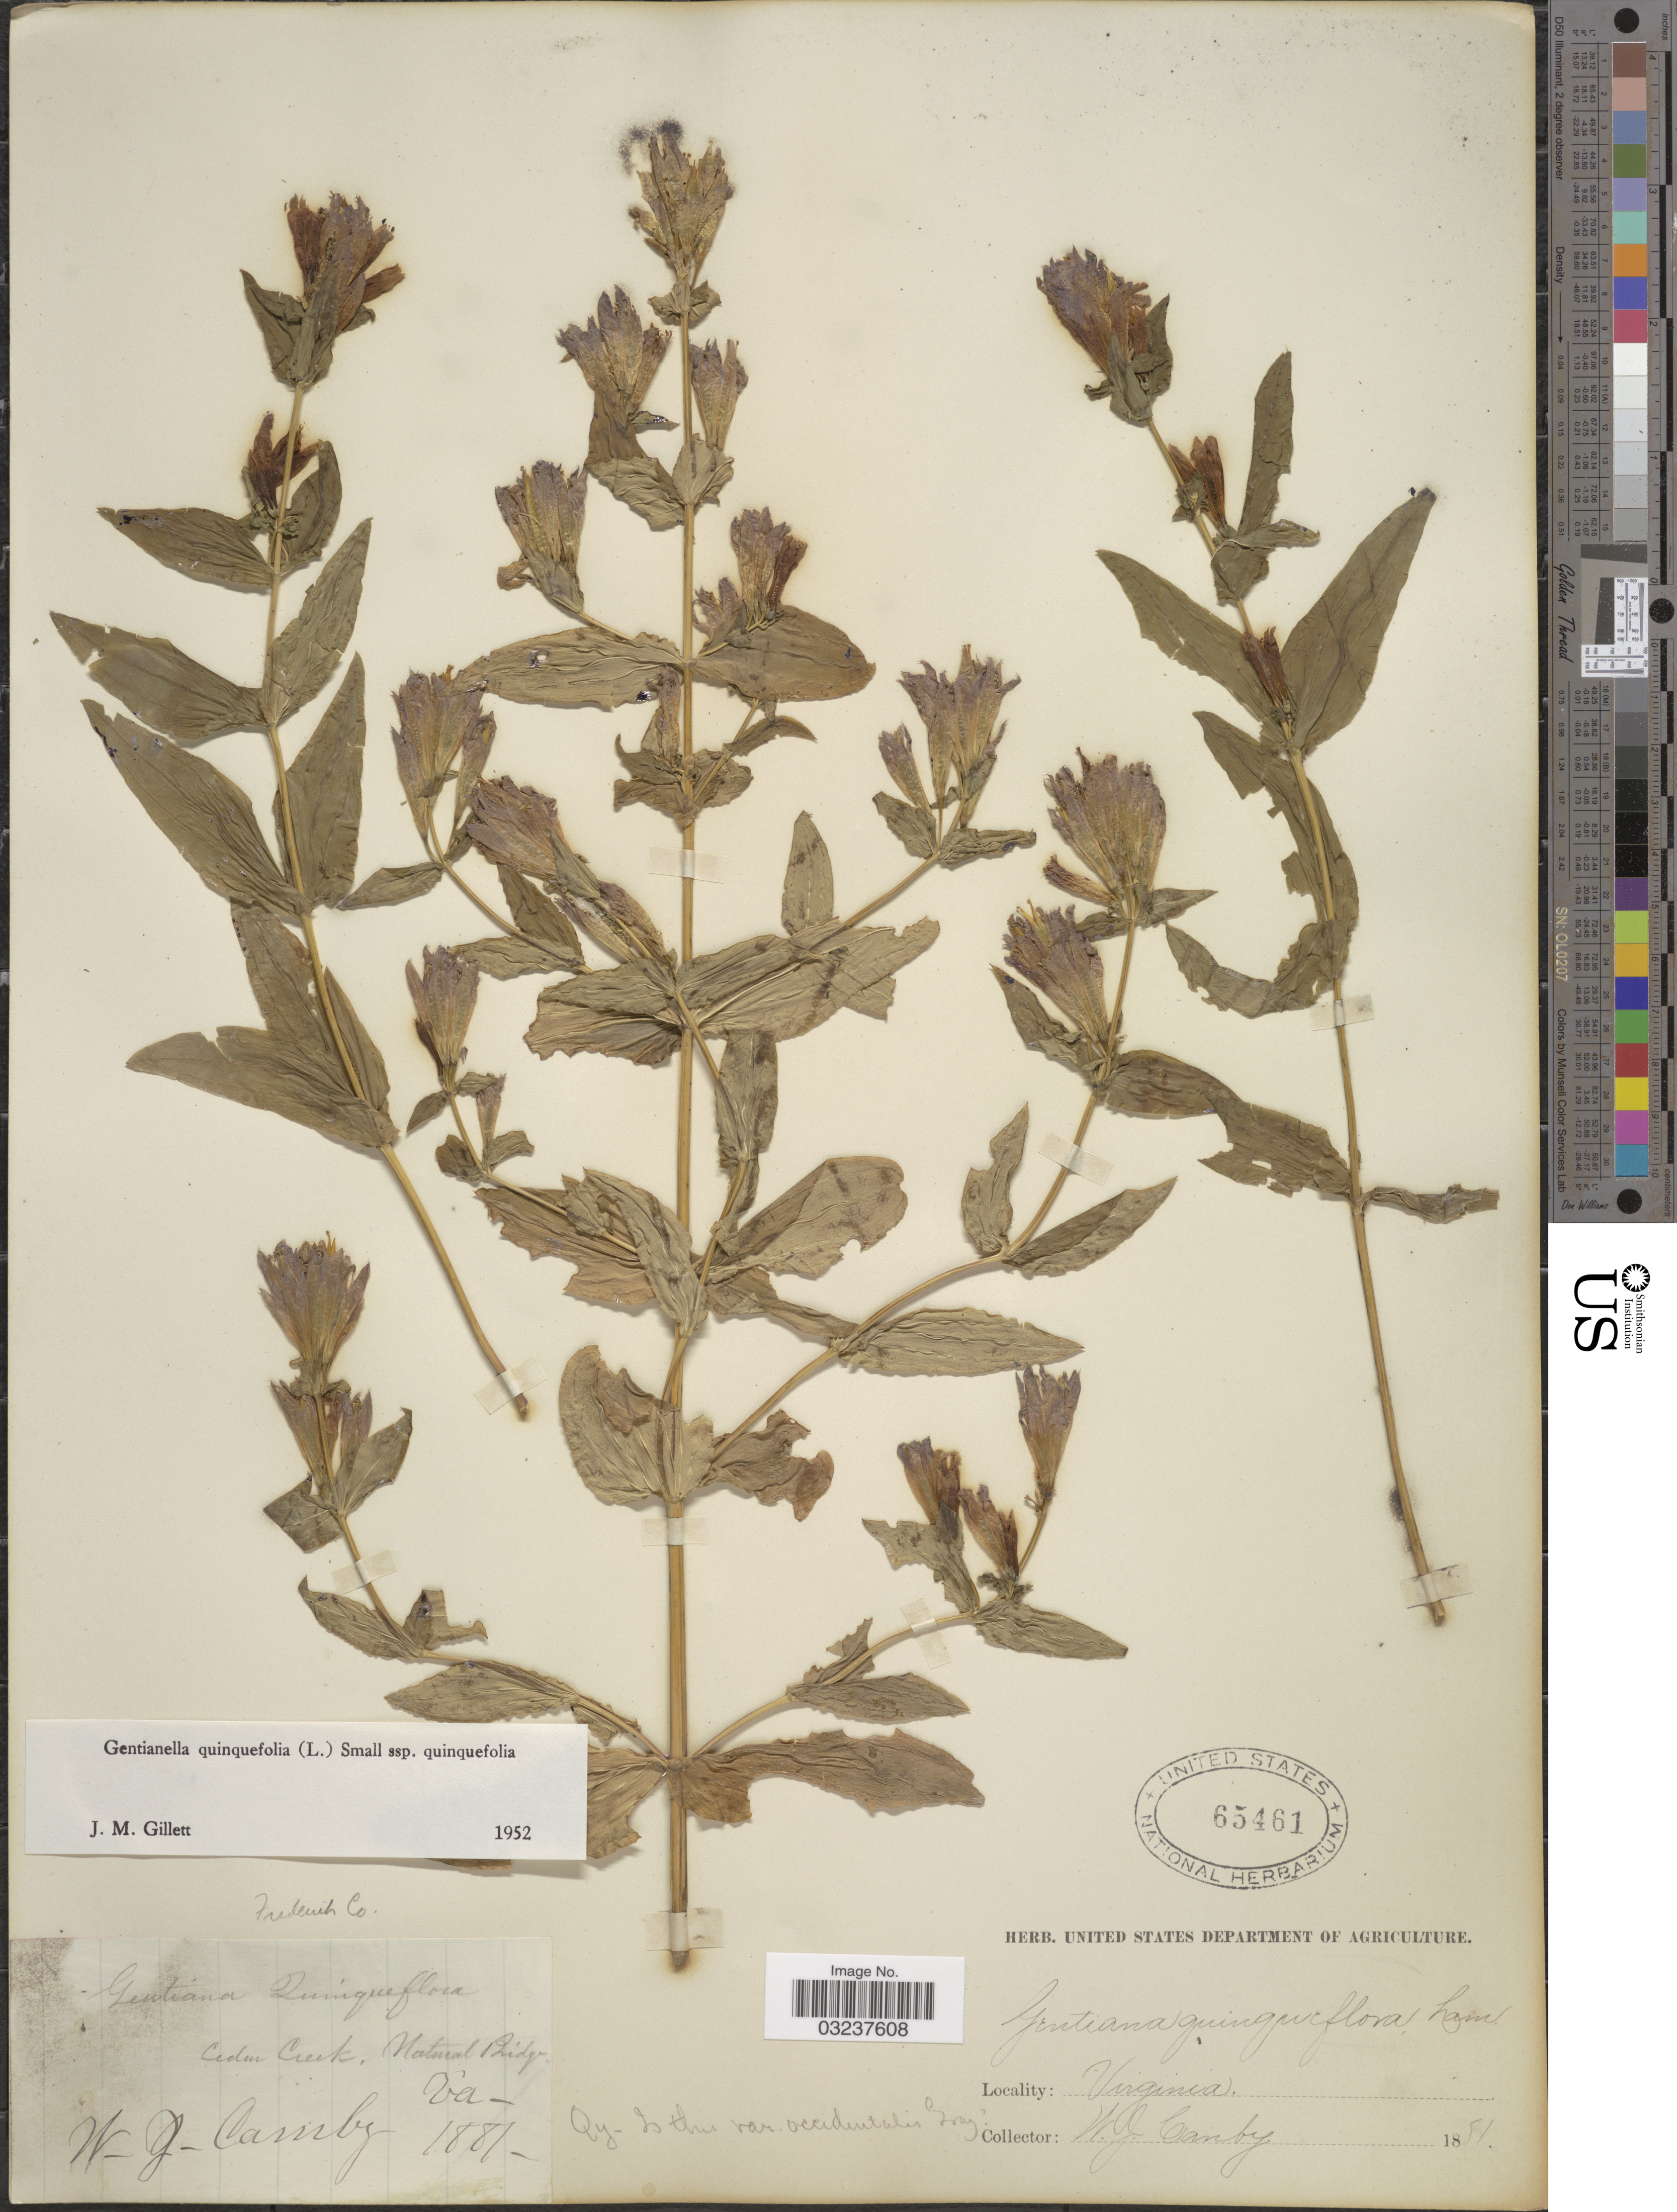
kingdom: Plantae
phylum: Tracheophyta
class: Magnoliopsida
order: Gentianales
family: Gentianaceae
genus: Gentianella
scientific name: Gentianella quinquefolia subsp. quinquefolia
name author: (L.) Small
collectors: W. Canby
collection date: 1881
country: United States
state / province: Virginia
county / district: Frederick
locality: Cedar Creek, Natural Ridge, Frederick Co.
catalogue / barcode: US 65461